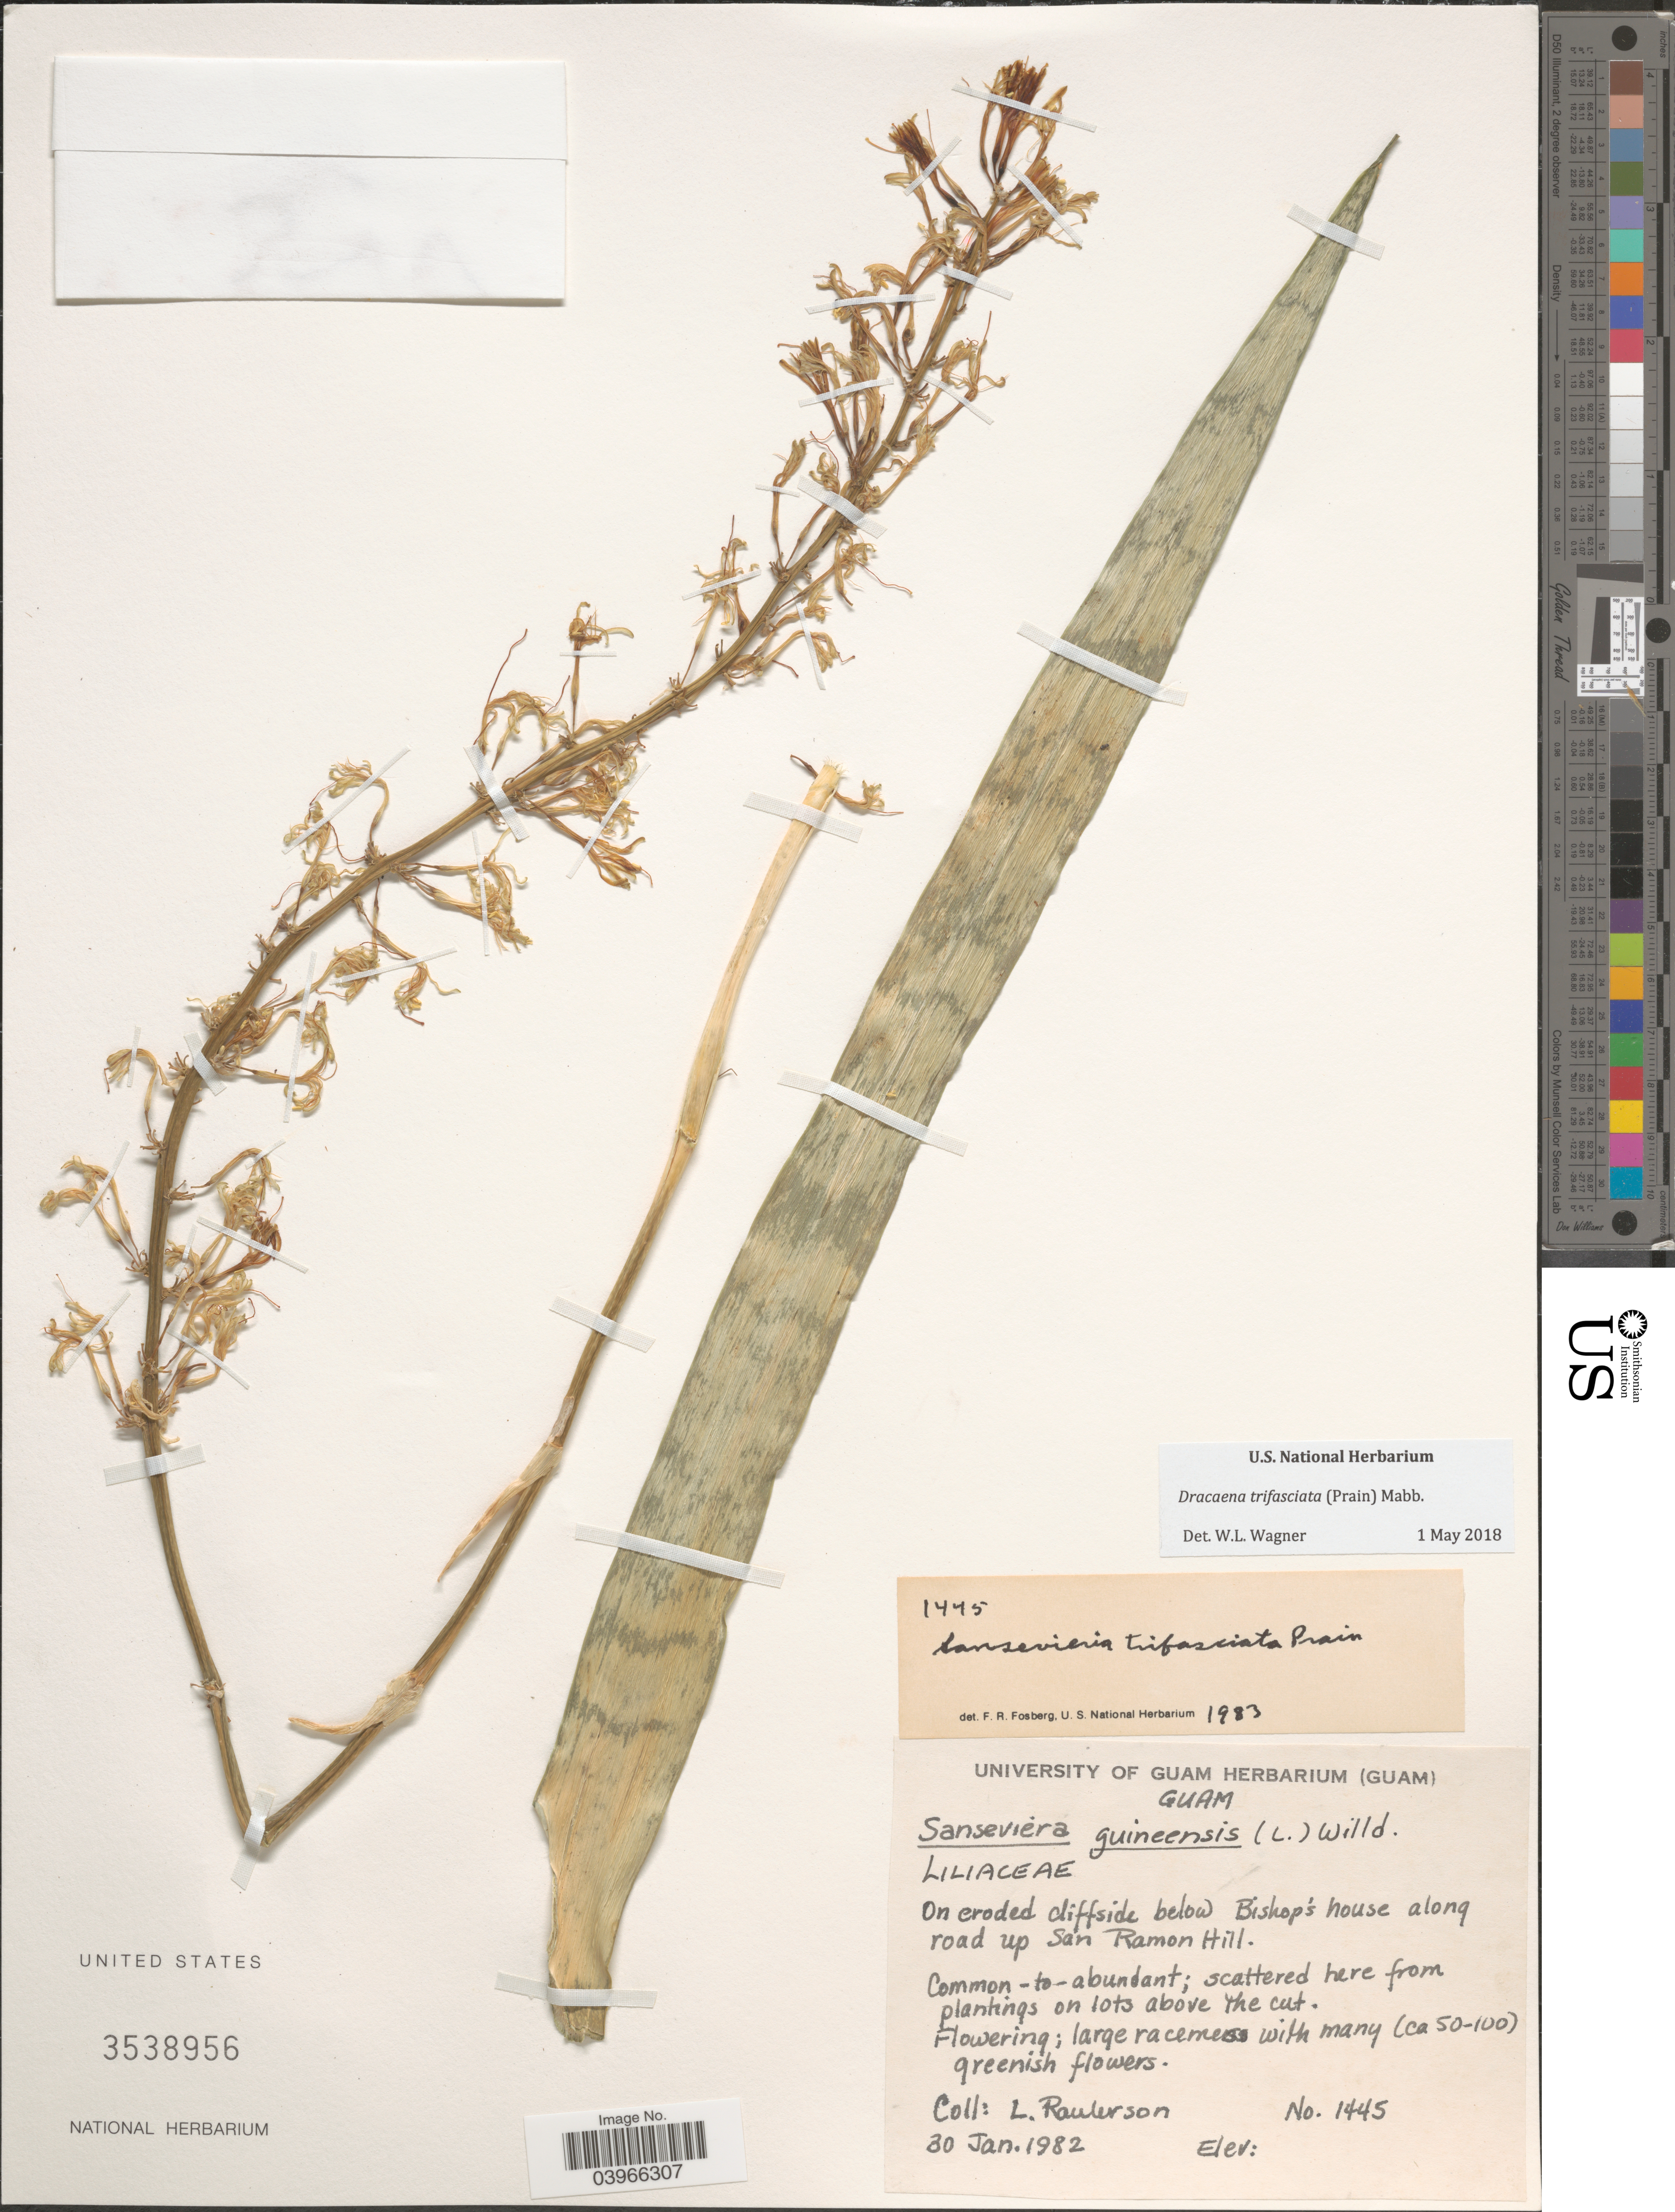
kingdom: Plantae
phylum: Tracheophyta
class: Liliopsida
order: Asparagales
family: Asparagaceae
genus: Dracaena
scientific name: Dracaena trifasciata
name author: (Prain) Mabb.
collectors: L. Raulerson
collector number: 1445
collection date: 1982-01-30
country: Guam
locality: On eroded cliffside below Bishop's house along road up San Ramon Hill.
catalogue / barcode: US 3538956